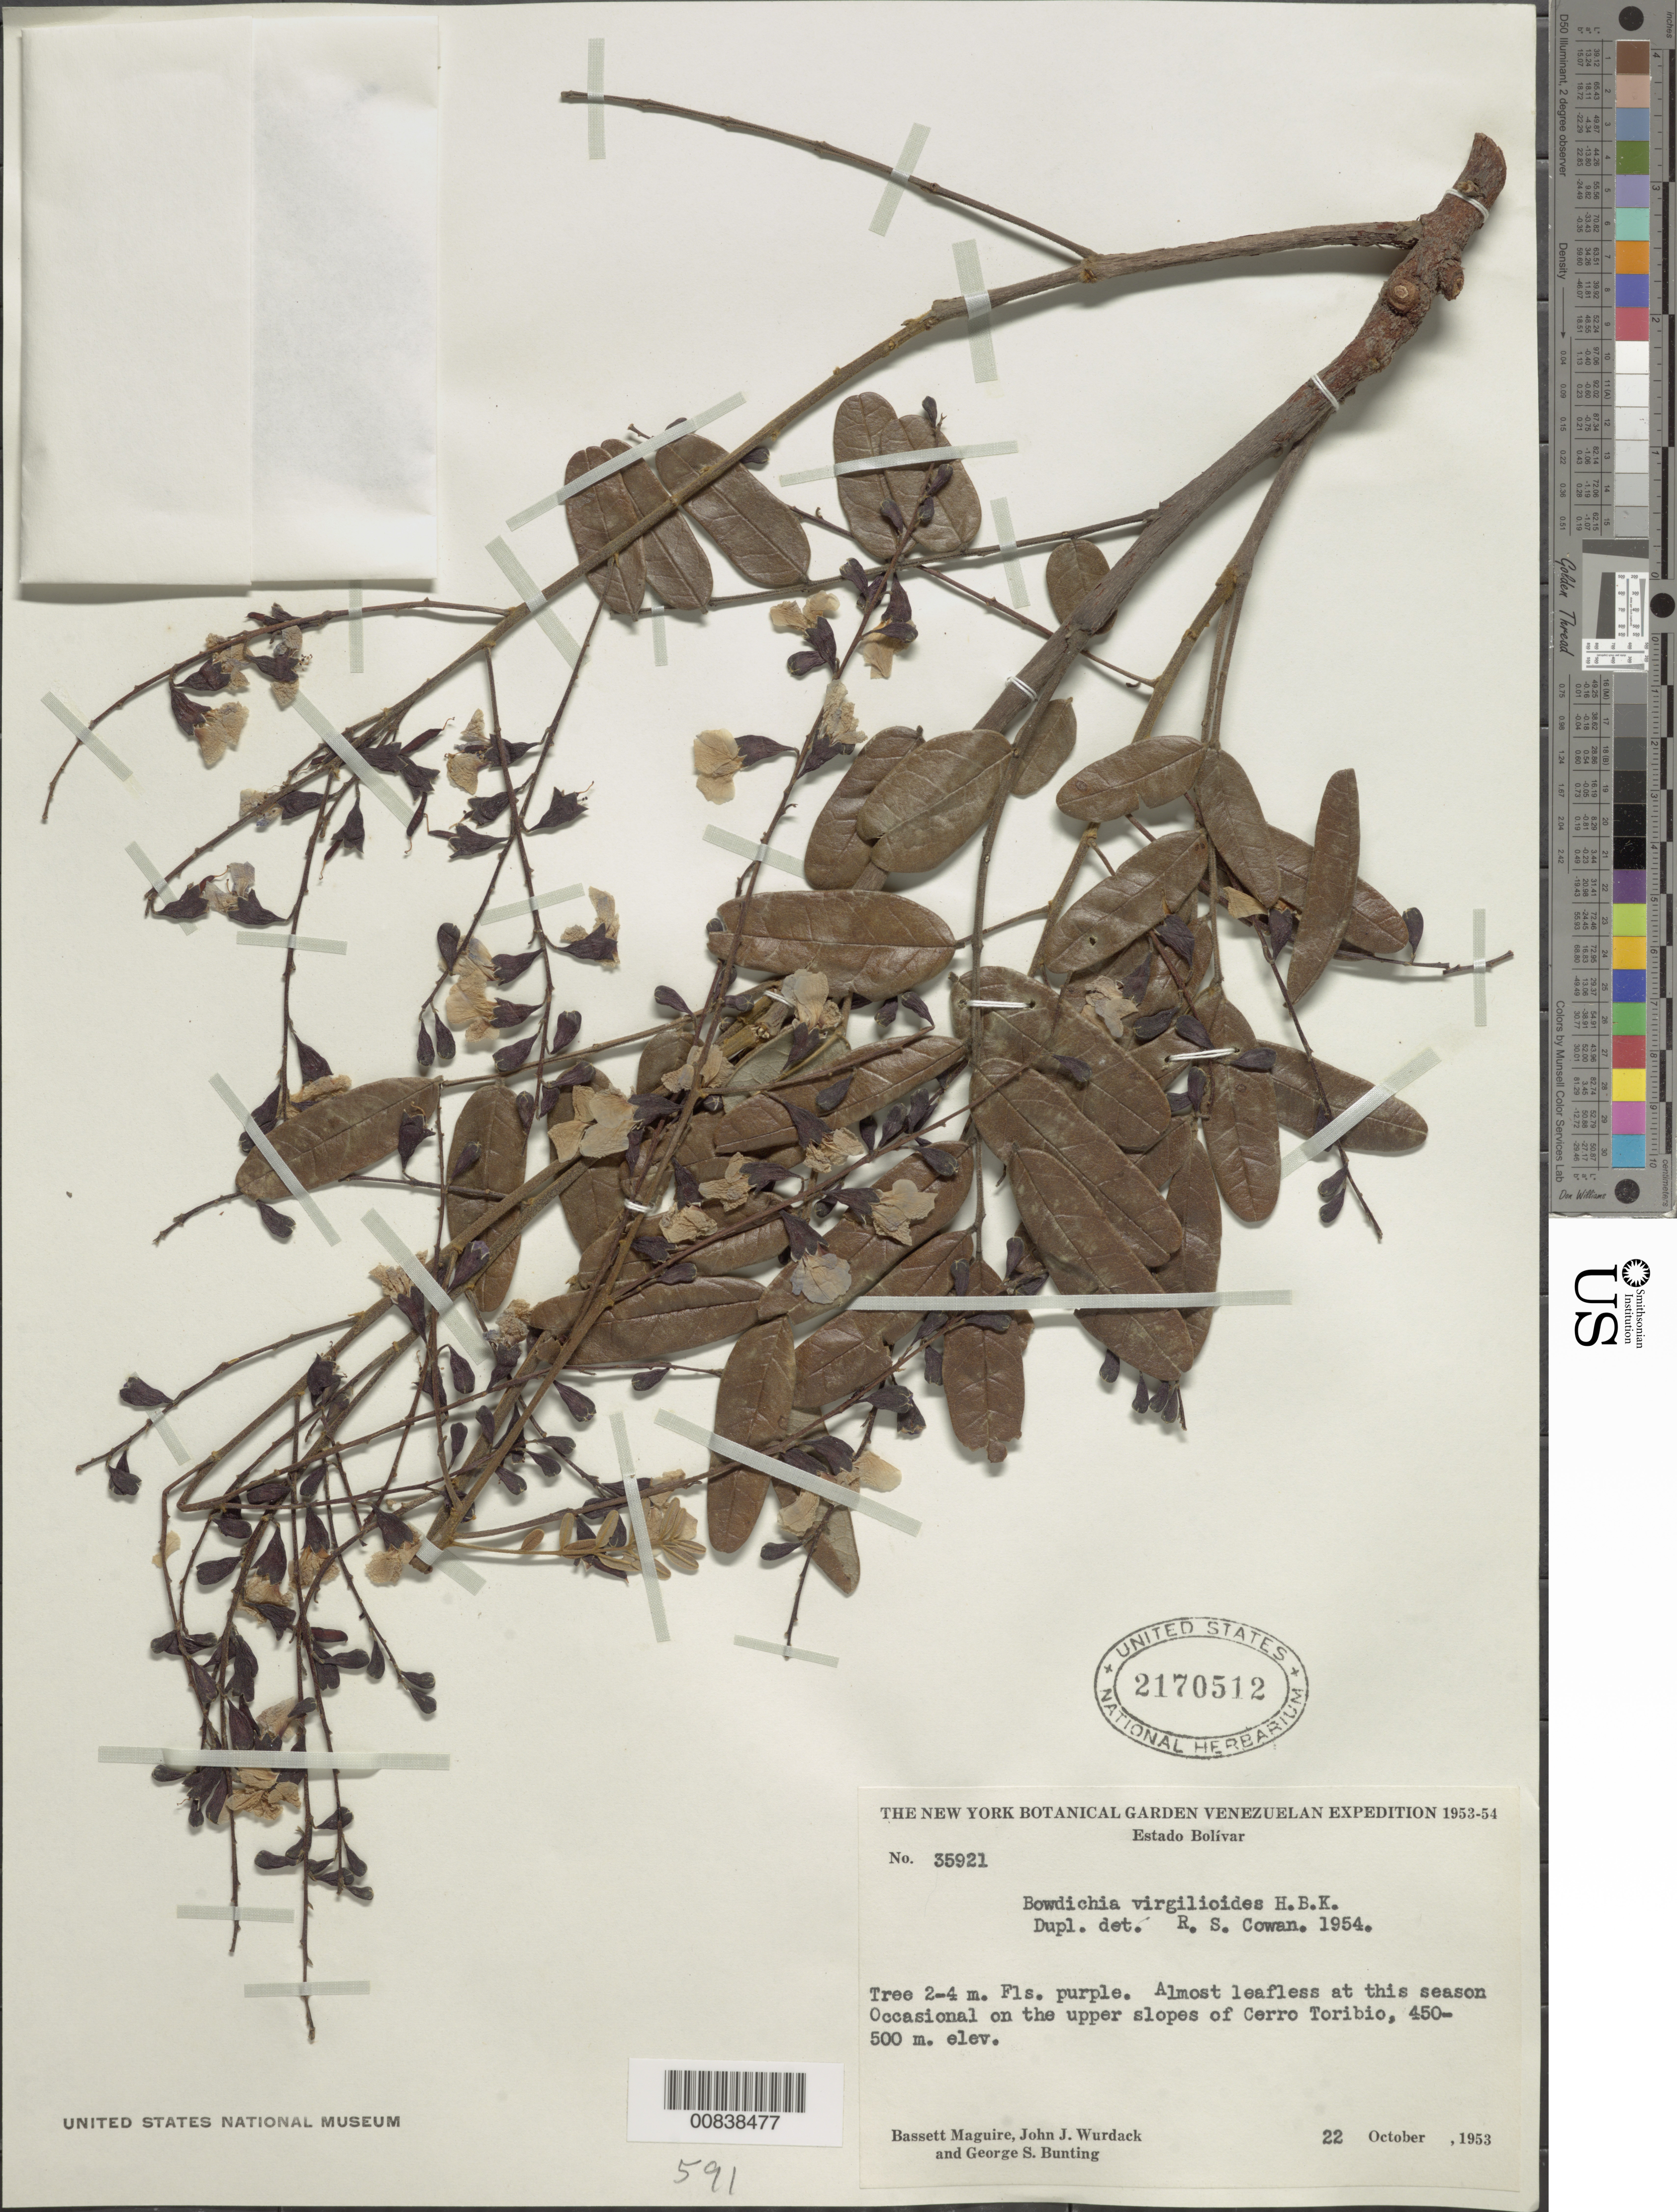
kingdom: Plantae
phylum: Tracheophyta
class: Magnoliopsida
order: Fabales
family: Fabaceae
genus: Bowdichia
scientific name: Bowdichia virgilioides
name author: Kunth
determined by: Cowan, R. S.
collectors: B. Maguire, J. J. Wurdack & G. S. Bunting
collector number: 35921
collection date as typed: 22-Oct-53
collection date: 1953-10-22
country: Venezuela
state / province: Bolívar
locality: Cerro Toribio, upper slopes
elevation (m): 450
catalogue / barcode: US 2170512